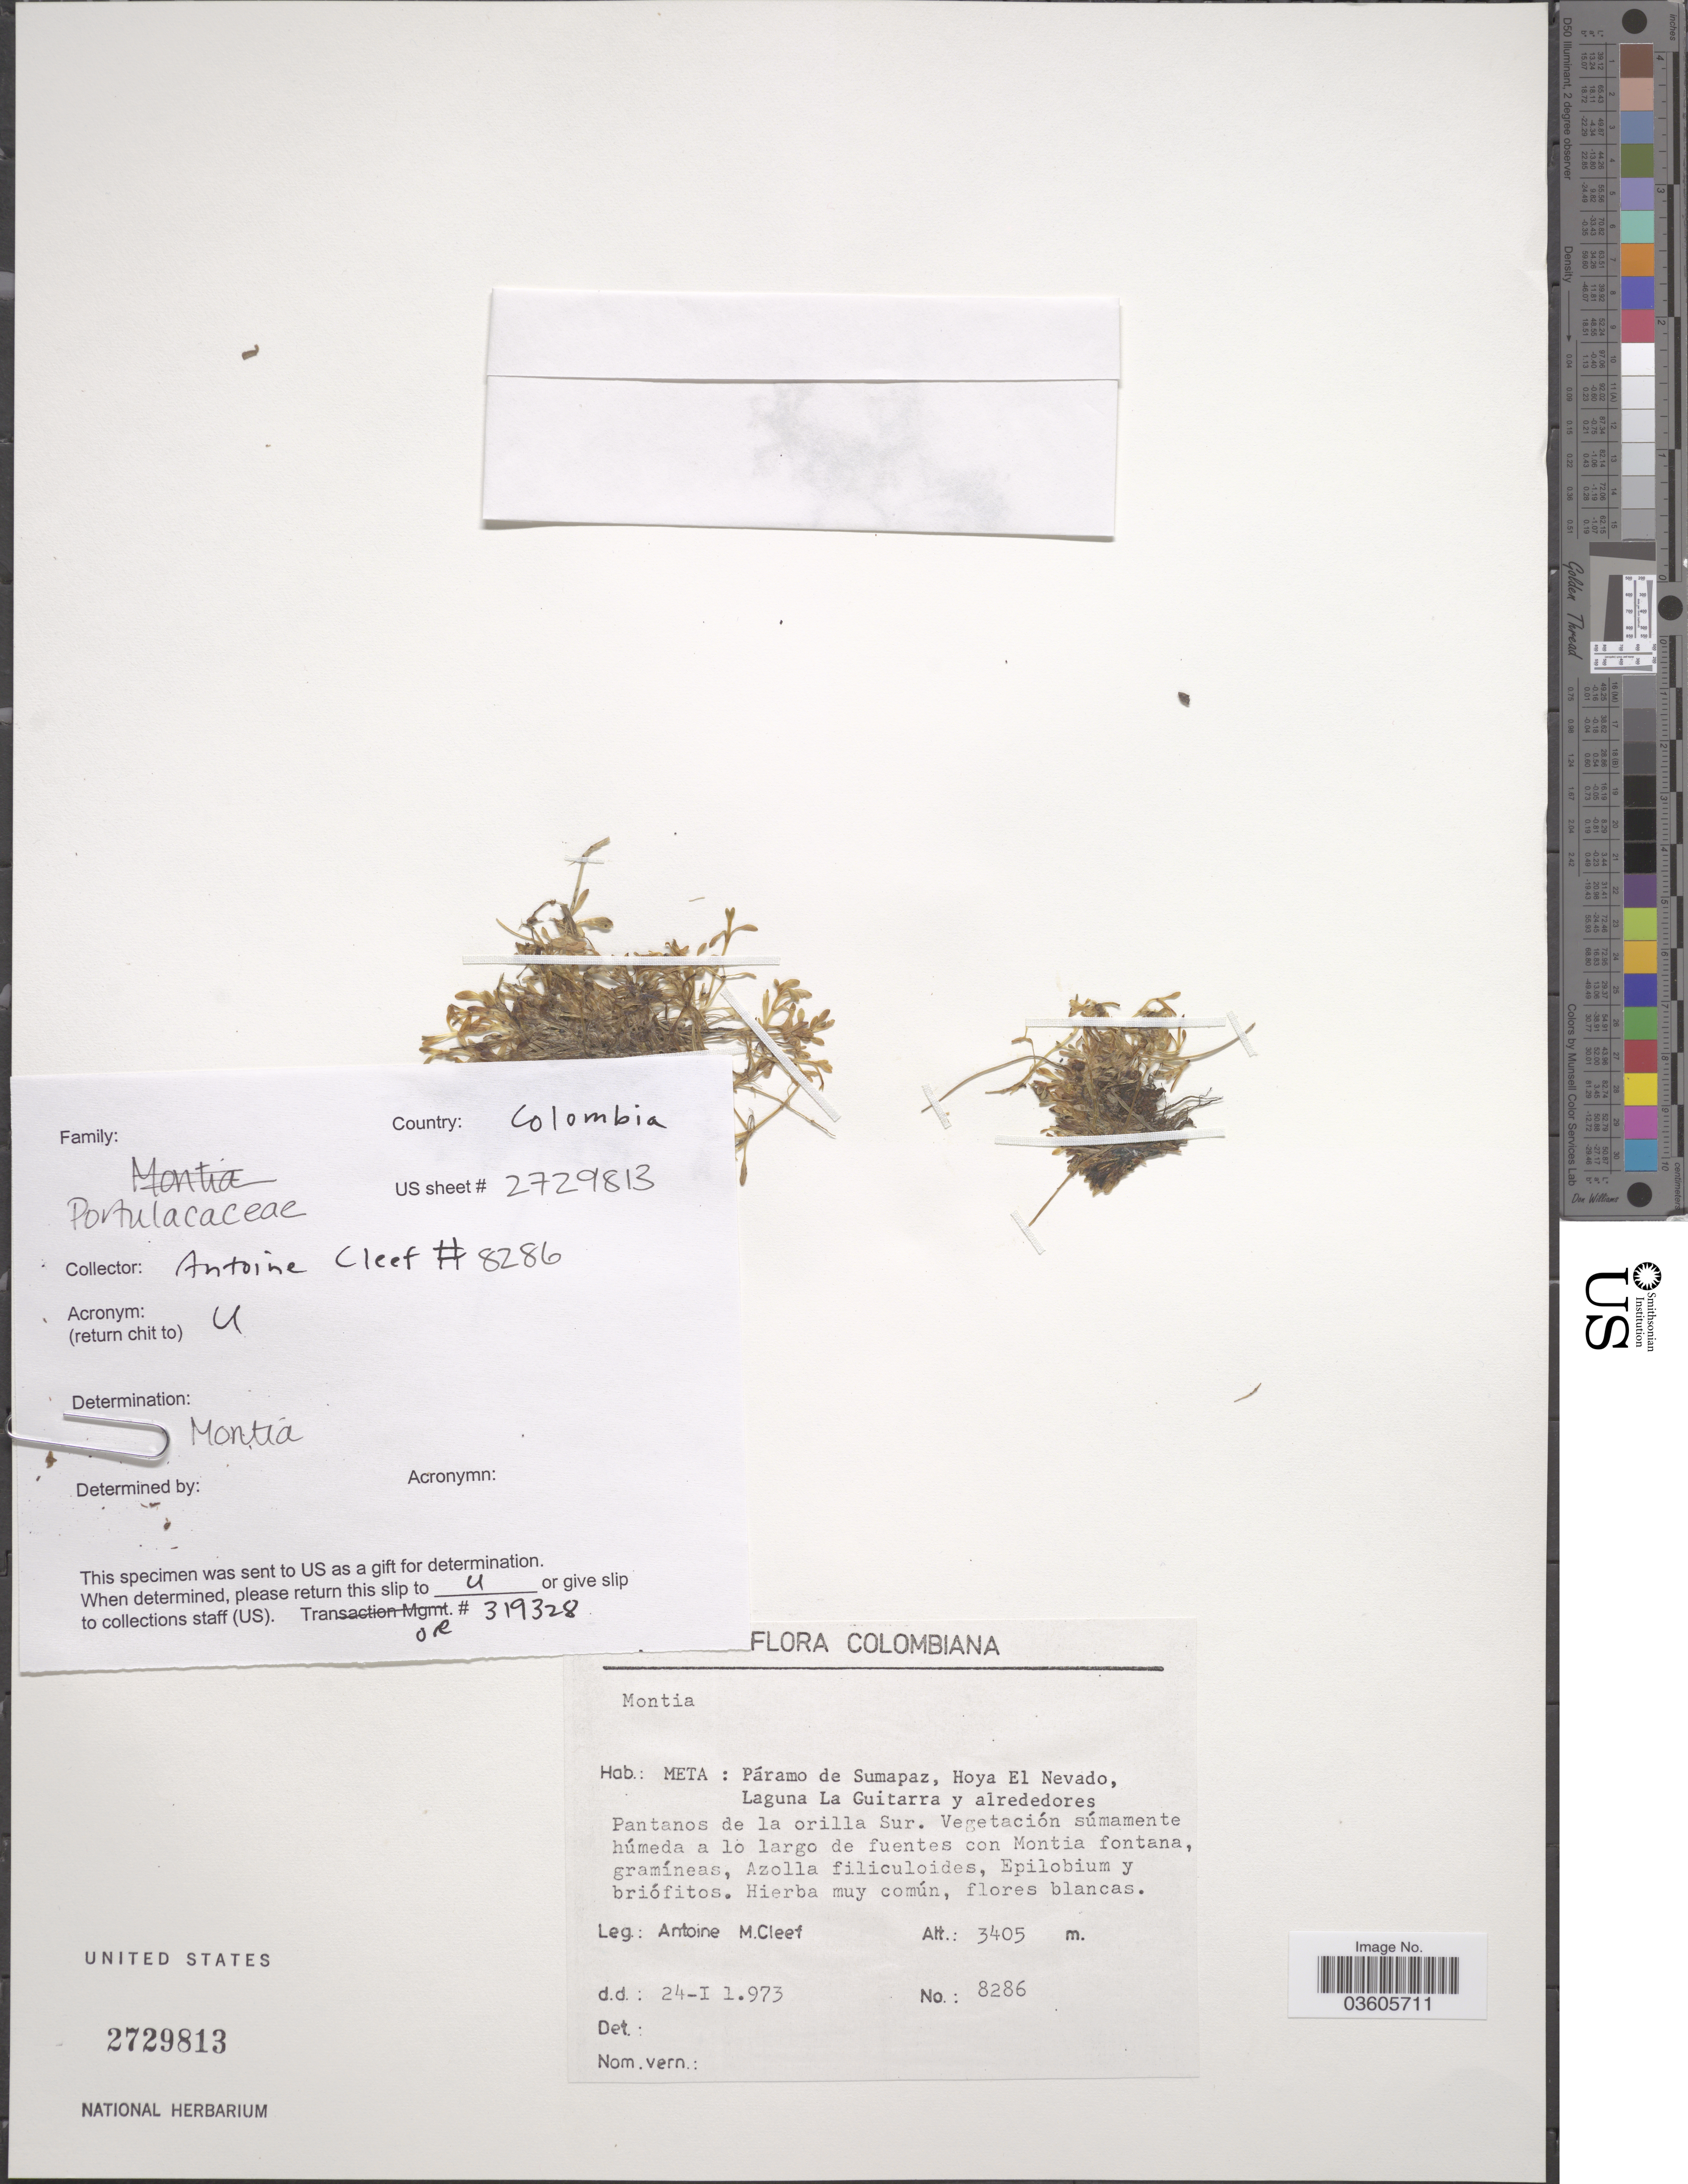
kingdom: Plantae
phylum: Tracheophyta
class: Magnoliopsida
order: Caryophyllales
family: Montiaceae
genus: Montia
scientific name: Montia sp.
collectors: A. M. Cleef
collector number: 8286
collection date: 1973-01-24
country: Colombia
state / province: Meta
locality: Páramo de Sumapaz, Hoya El Nevado, Laguna La Guitarra y alrededores. Pantanos de la orilla Sur.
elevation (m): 3405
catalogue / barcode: US 2729813